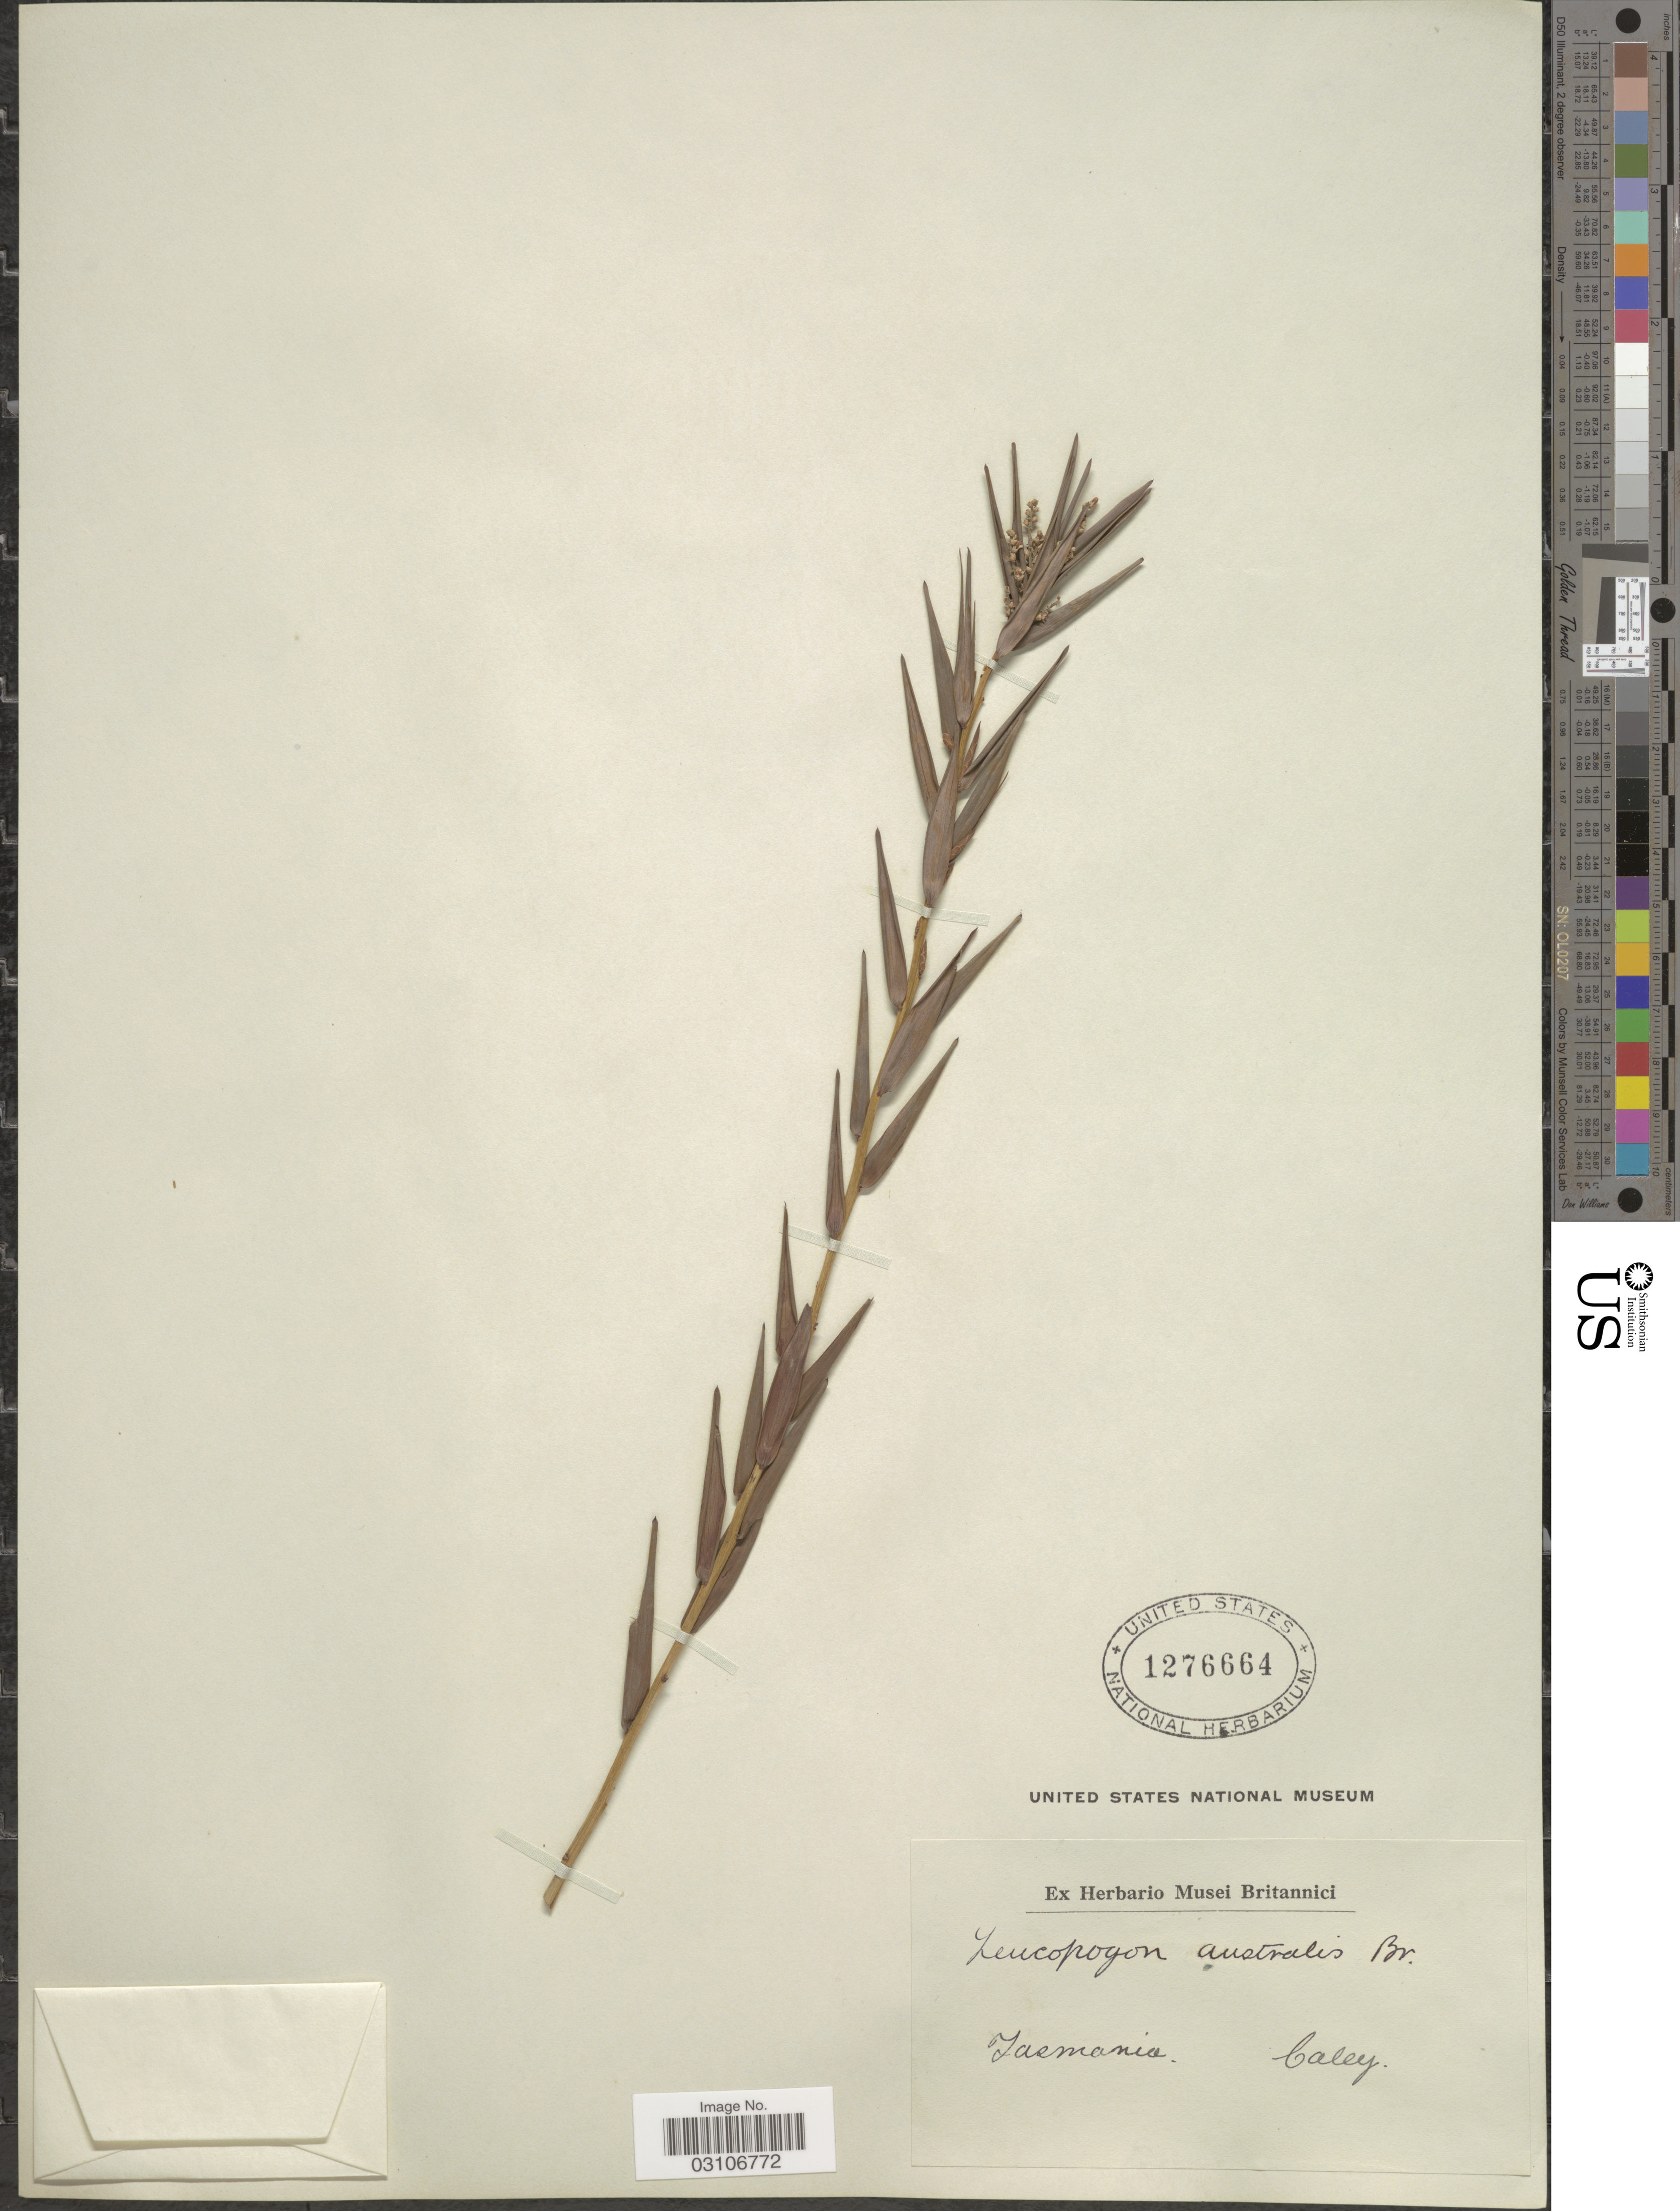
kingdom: Plantae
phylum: Tracheophyta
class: Magnoliopsida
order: Ericales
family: Ericaceae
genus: Leucopogon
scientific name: Leucopogon australis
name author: R. Br.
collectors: -. Caley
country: Australia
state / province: Tasmania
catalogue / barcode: US 1276664